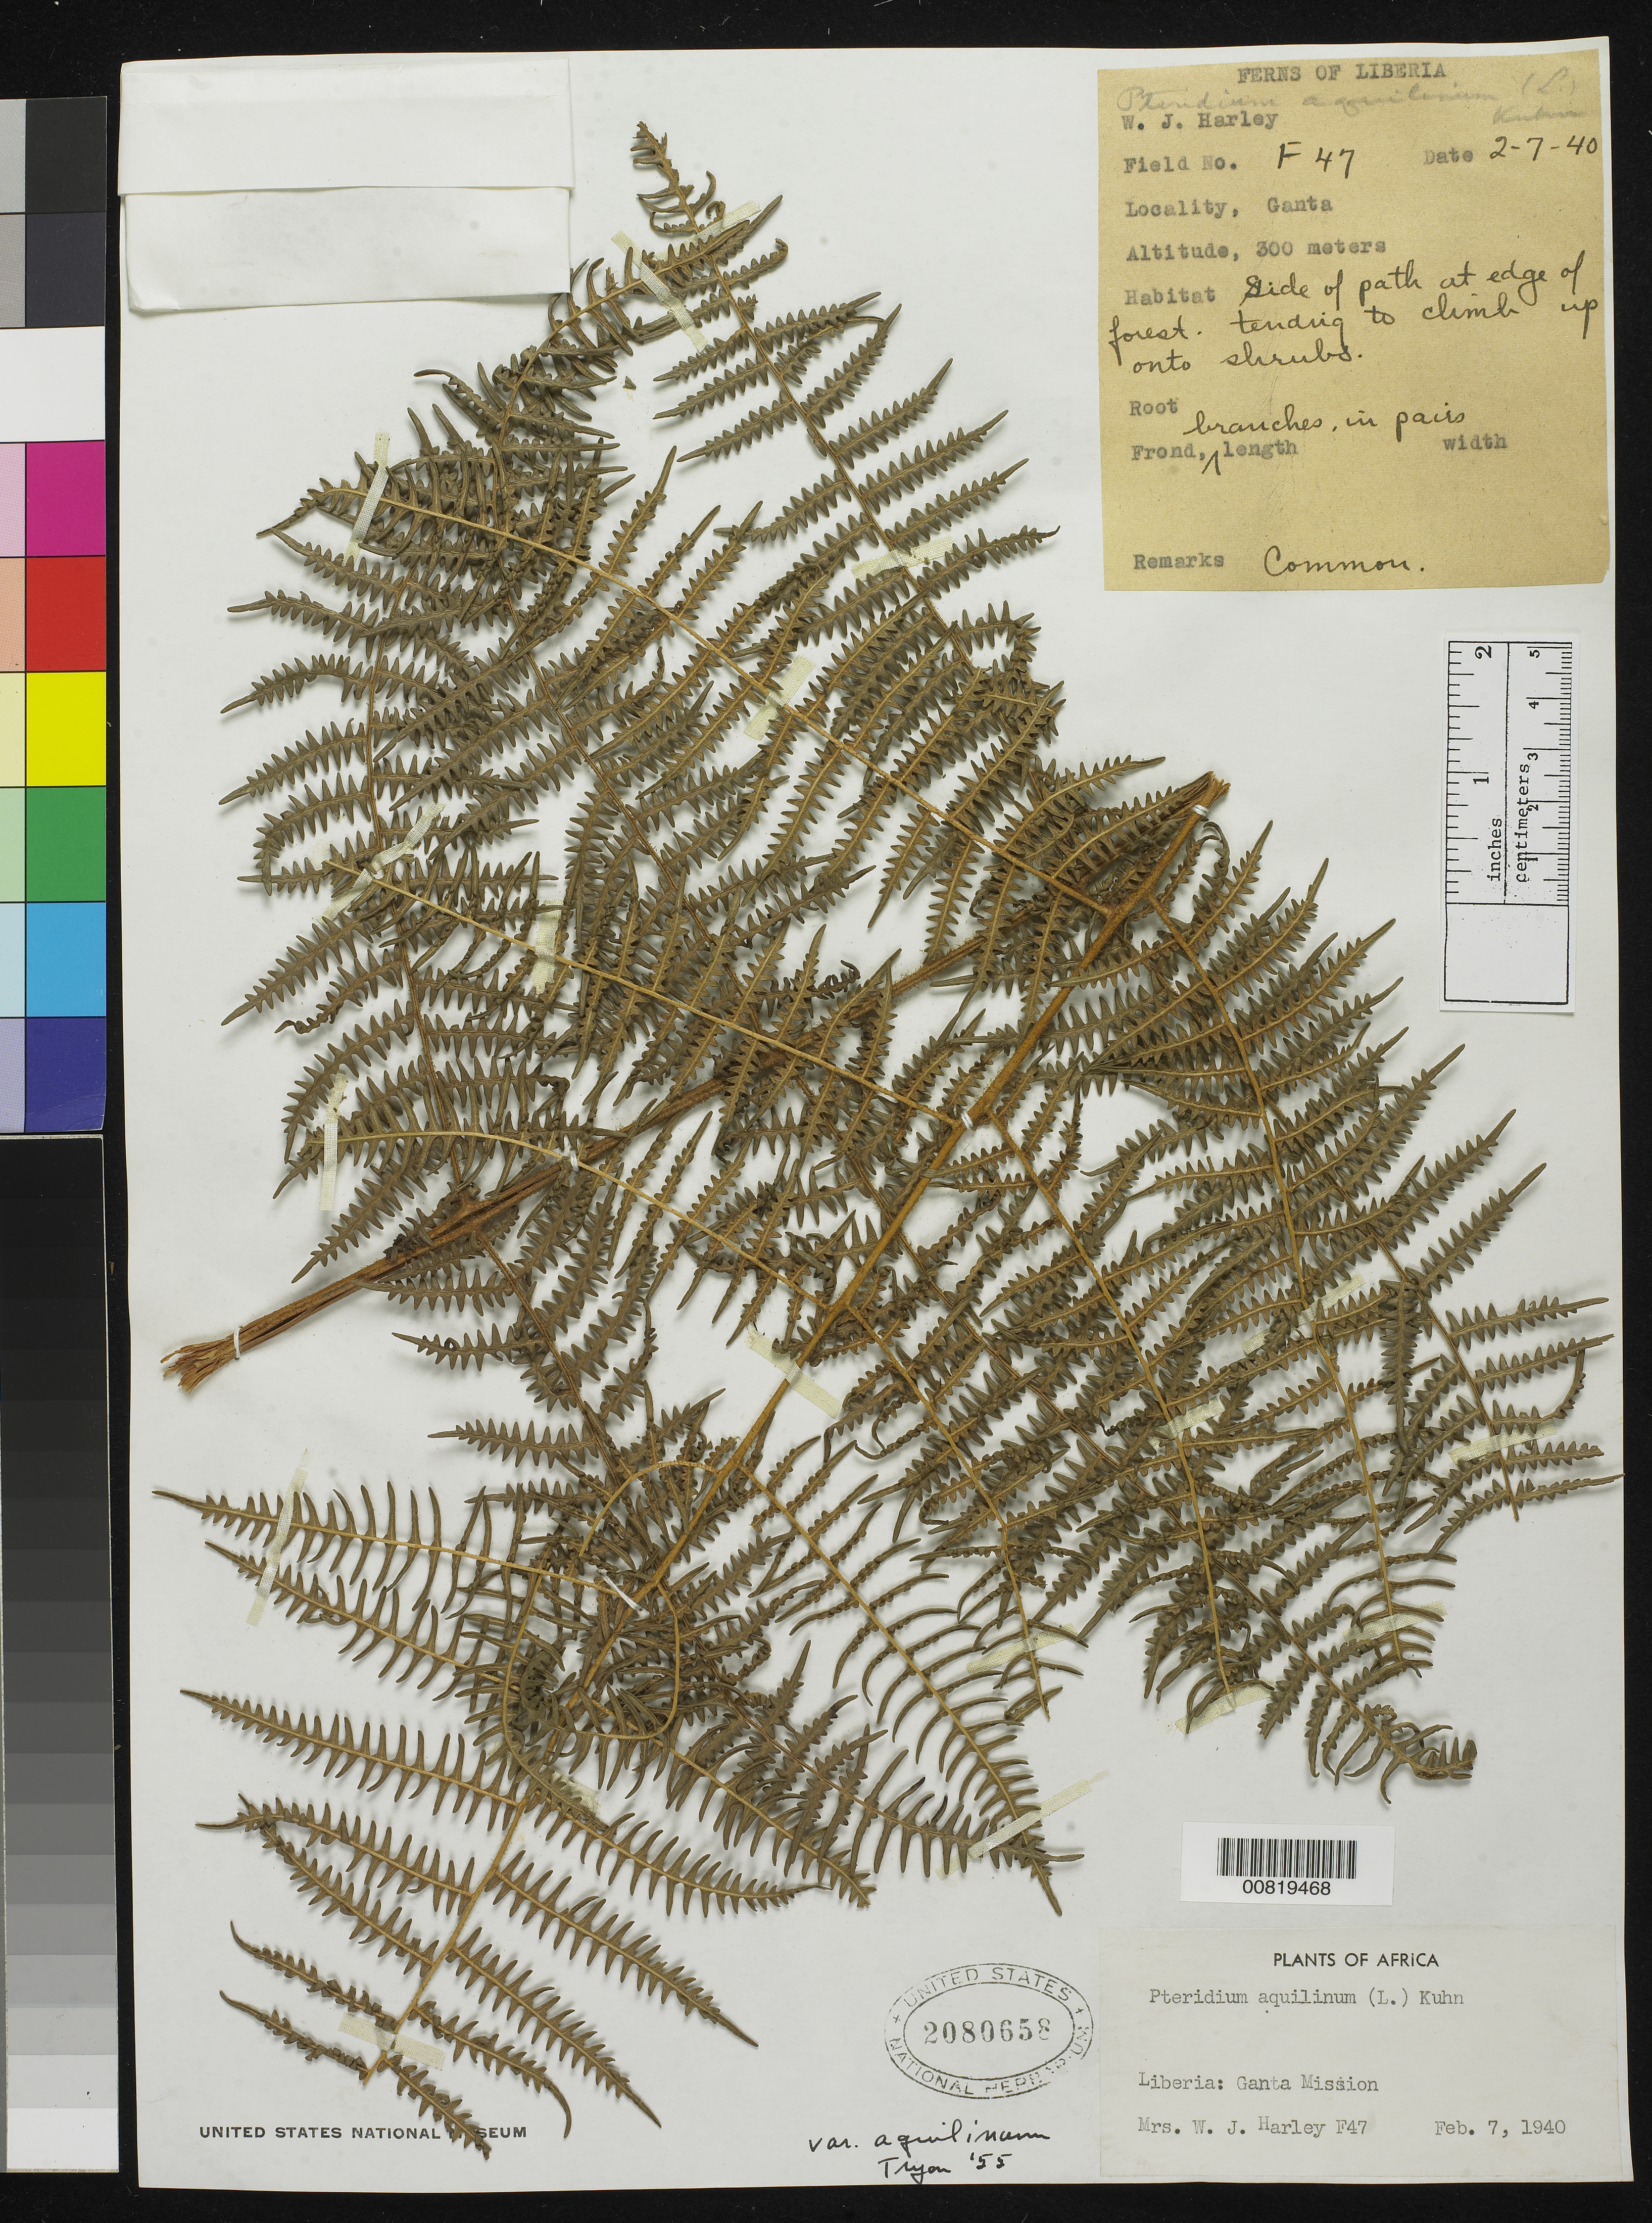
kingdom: Plantae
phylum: Tracheophyta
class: Polypodiopsida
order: Polypodiales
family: Dennstaedtiaceae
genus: Pteridium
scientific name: Pteridium aquilinum var. typicum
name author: R.M. Tryon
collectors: Harley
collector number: F 47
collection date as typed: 7 Feb 1940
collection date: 1940-02-07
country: Liberia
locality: Ganta Mission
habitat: Forest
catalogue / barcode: US 2080658